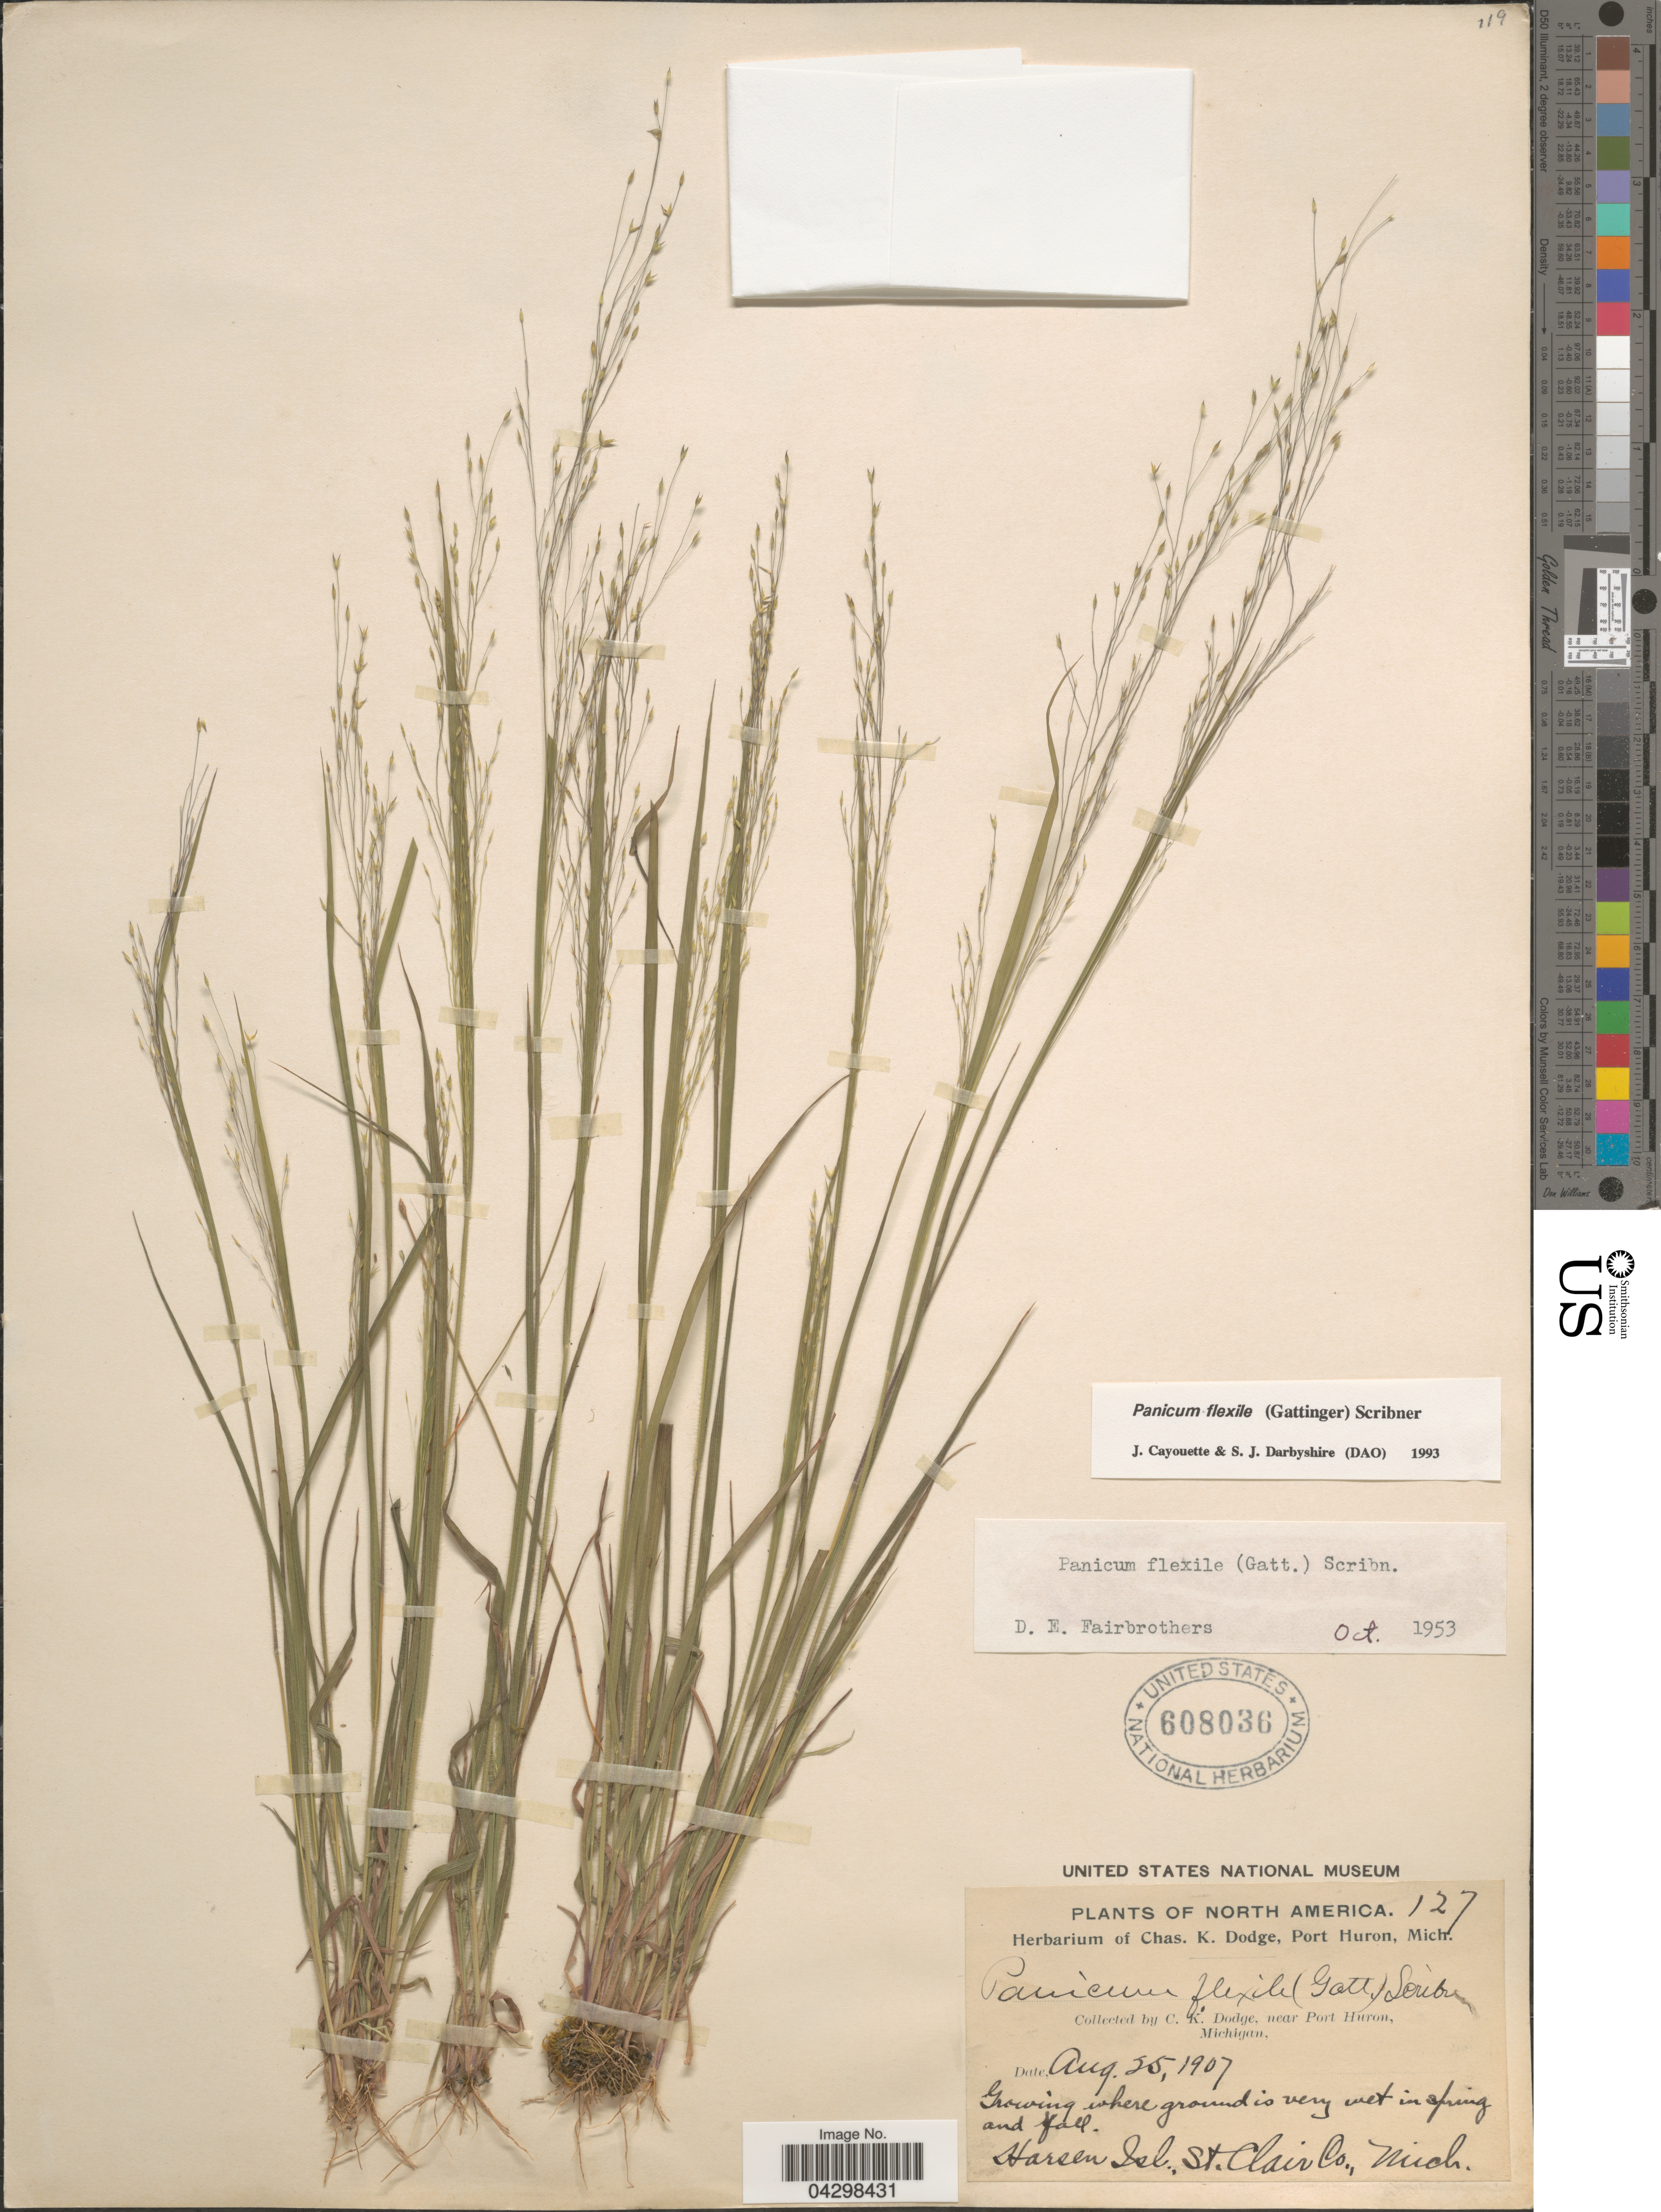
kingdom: Plantae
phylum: Tracheophyta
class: Liliopsida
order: Poales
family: Poaceae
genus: Panicum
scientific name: Panicum flexile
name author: (Gatt.) Scribn.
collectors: C. K. Dodge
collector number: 127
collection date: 1907-08-25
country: United States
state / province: Michigan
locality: North America. Near Port Huron. Harsen Isl., St. Clair Co.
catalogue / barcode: US 608036